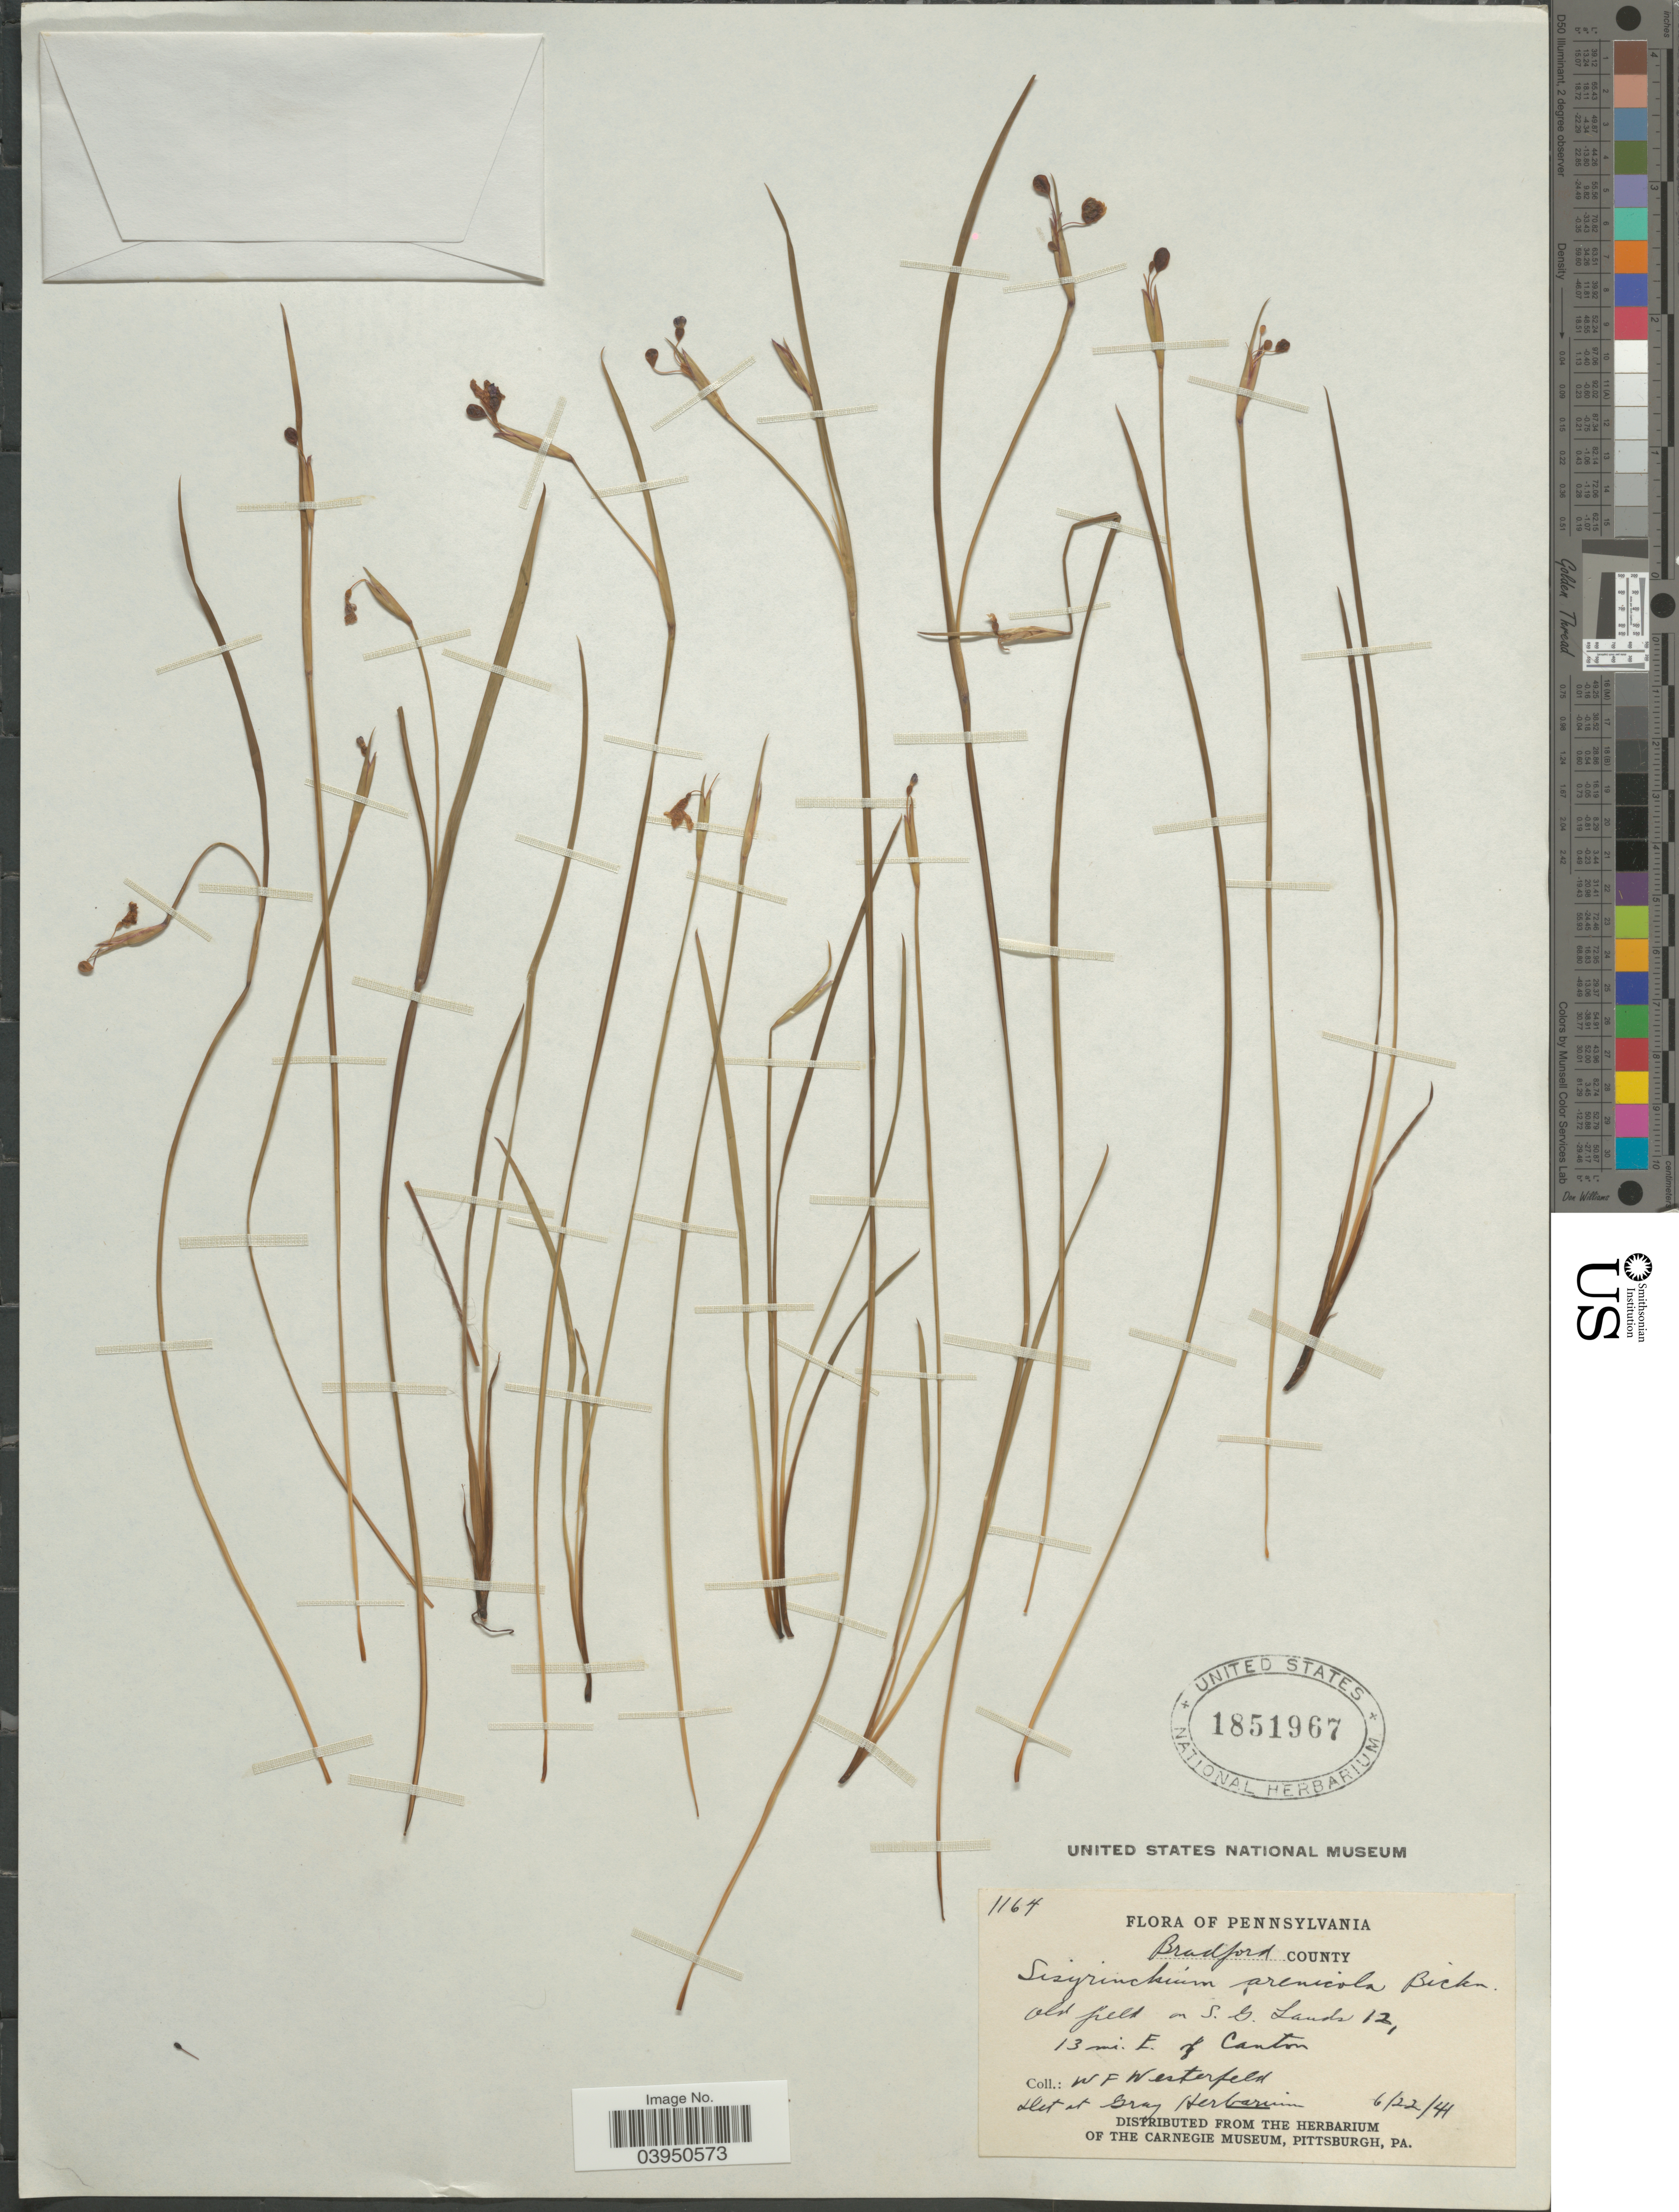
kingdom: Plantae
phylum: Tracheophyta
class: Liliopsida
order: Asparagales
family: Iridaceae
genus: Sisyrinchium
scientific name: Sisyrinchium arenicola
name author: E.P. Bicknell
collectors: W. Westerfeld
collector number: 1164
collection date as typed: Transcribed d/m/y: 22/6/44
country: United States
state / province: Pennsylvania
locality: Bradford County. Old field on S. G. Lands 12, 13 mi. E. of Canton.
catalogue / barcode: US 1851967